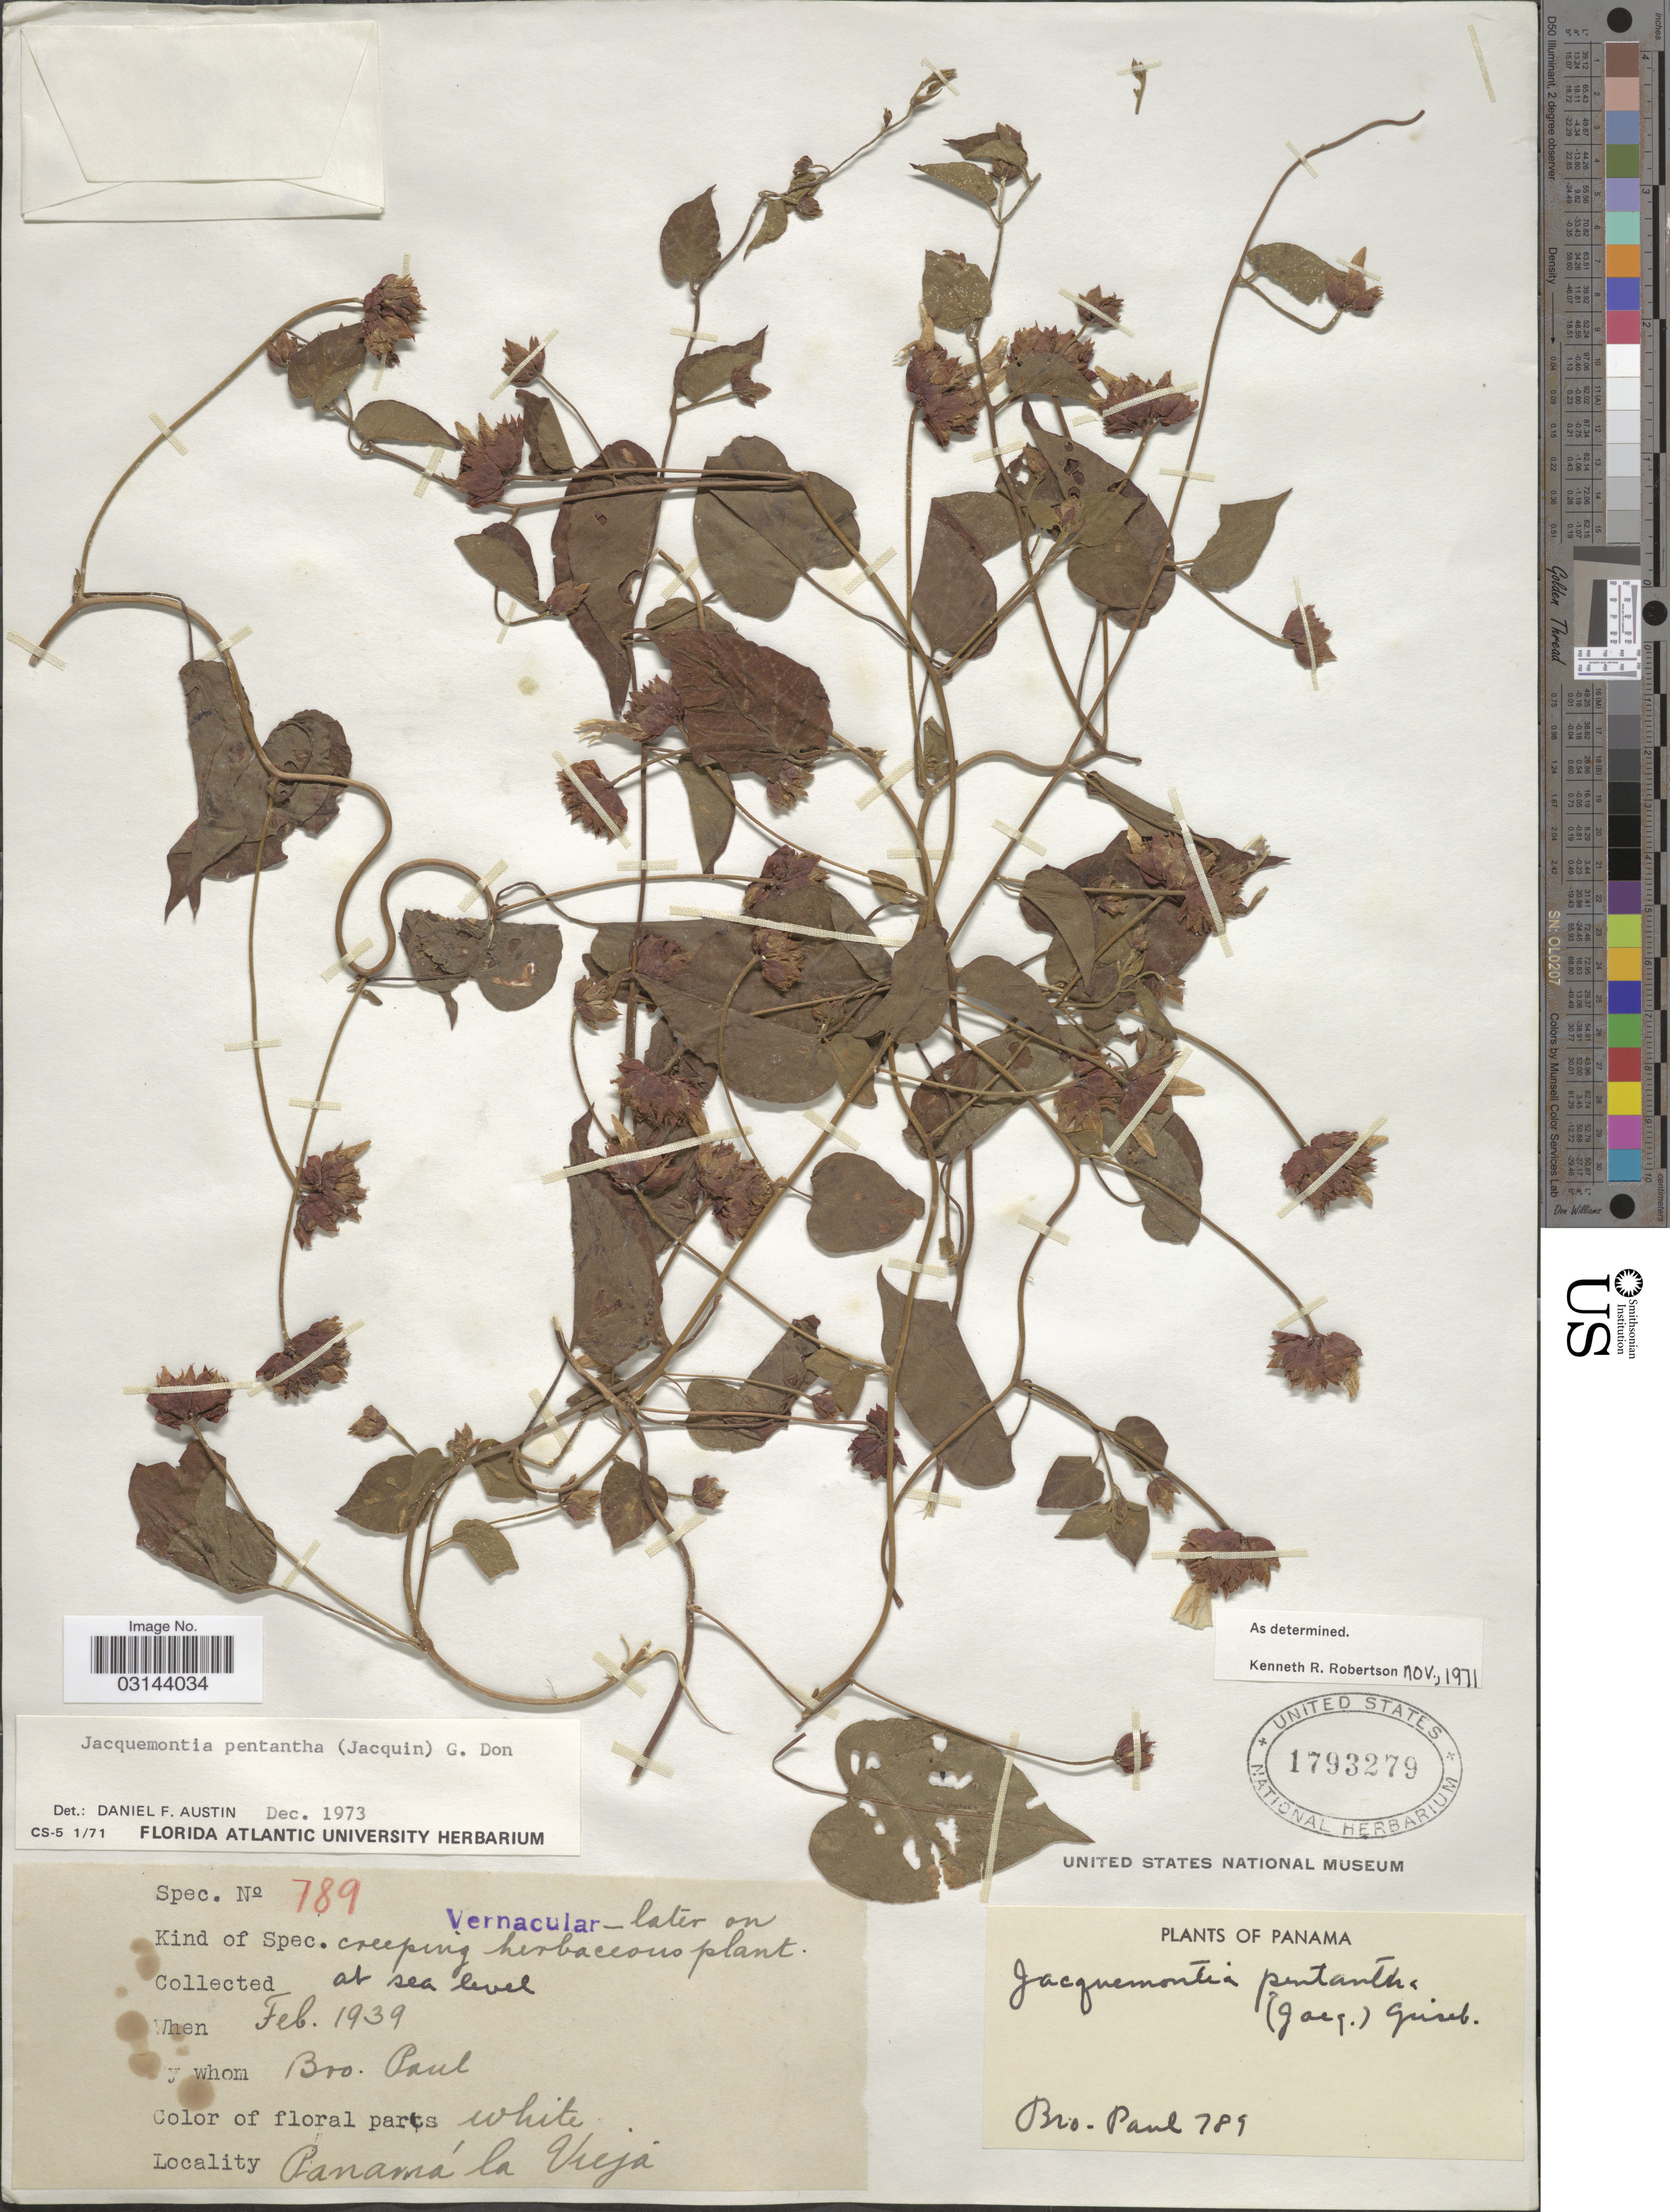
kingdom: Plantae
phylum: Tracheophyta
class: Magnoliopsida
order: Solanales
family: Convolvulaceae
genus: Jacquemontia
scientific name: Jacquemontia pentanthos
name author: (Jacq.) G. Don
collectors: B. Paul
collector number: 789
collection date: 1939-02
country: Panama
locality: Panamá la Vieja.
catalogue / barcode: US 1793279